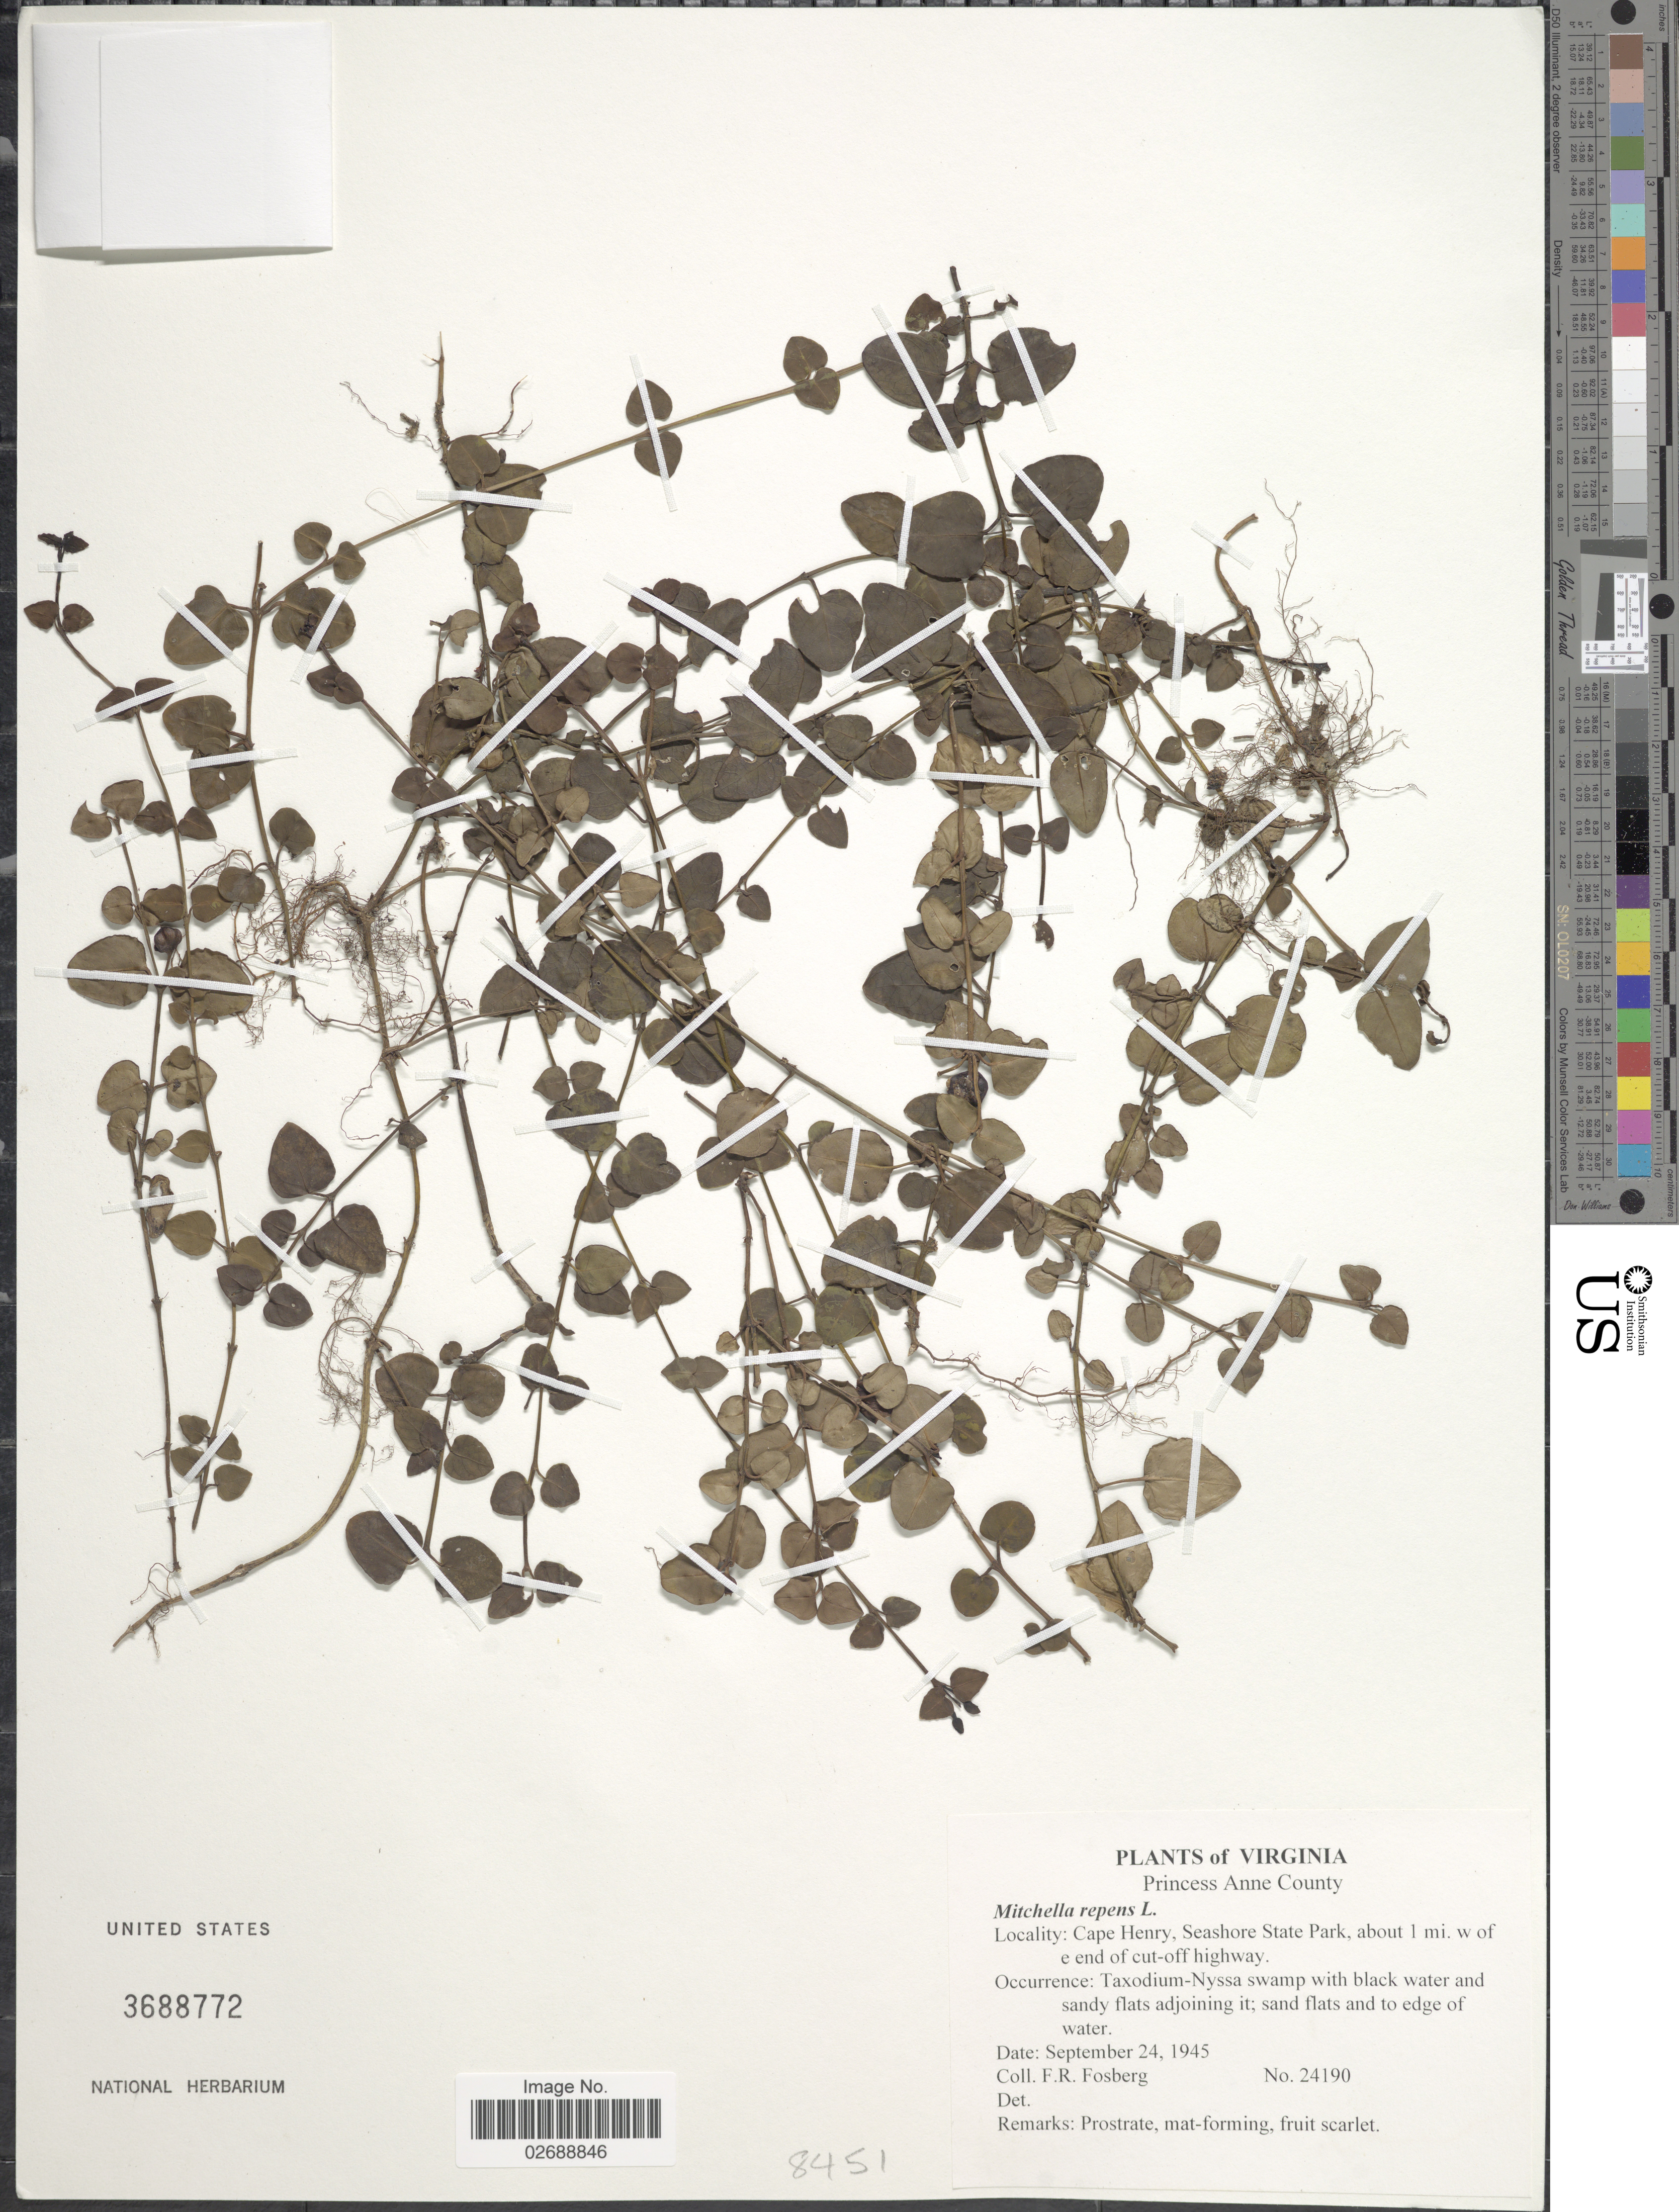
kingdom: Plantae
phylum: Tracheophyta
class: Magnoliopsida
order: Gentianales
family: Rubiaceae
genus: Mitchella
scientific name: Mitchella repens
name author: L.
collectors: F. R. Fosberg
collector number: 24190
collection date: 1945-09-24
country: United States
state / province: Virginia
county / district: City of Virginia Beach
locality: Princess Anne (=historic county name)County. Cape Henry, Seashore State Park, about 1 mi. w. of e end of cut-off highway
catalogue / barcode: US 3688772